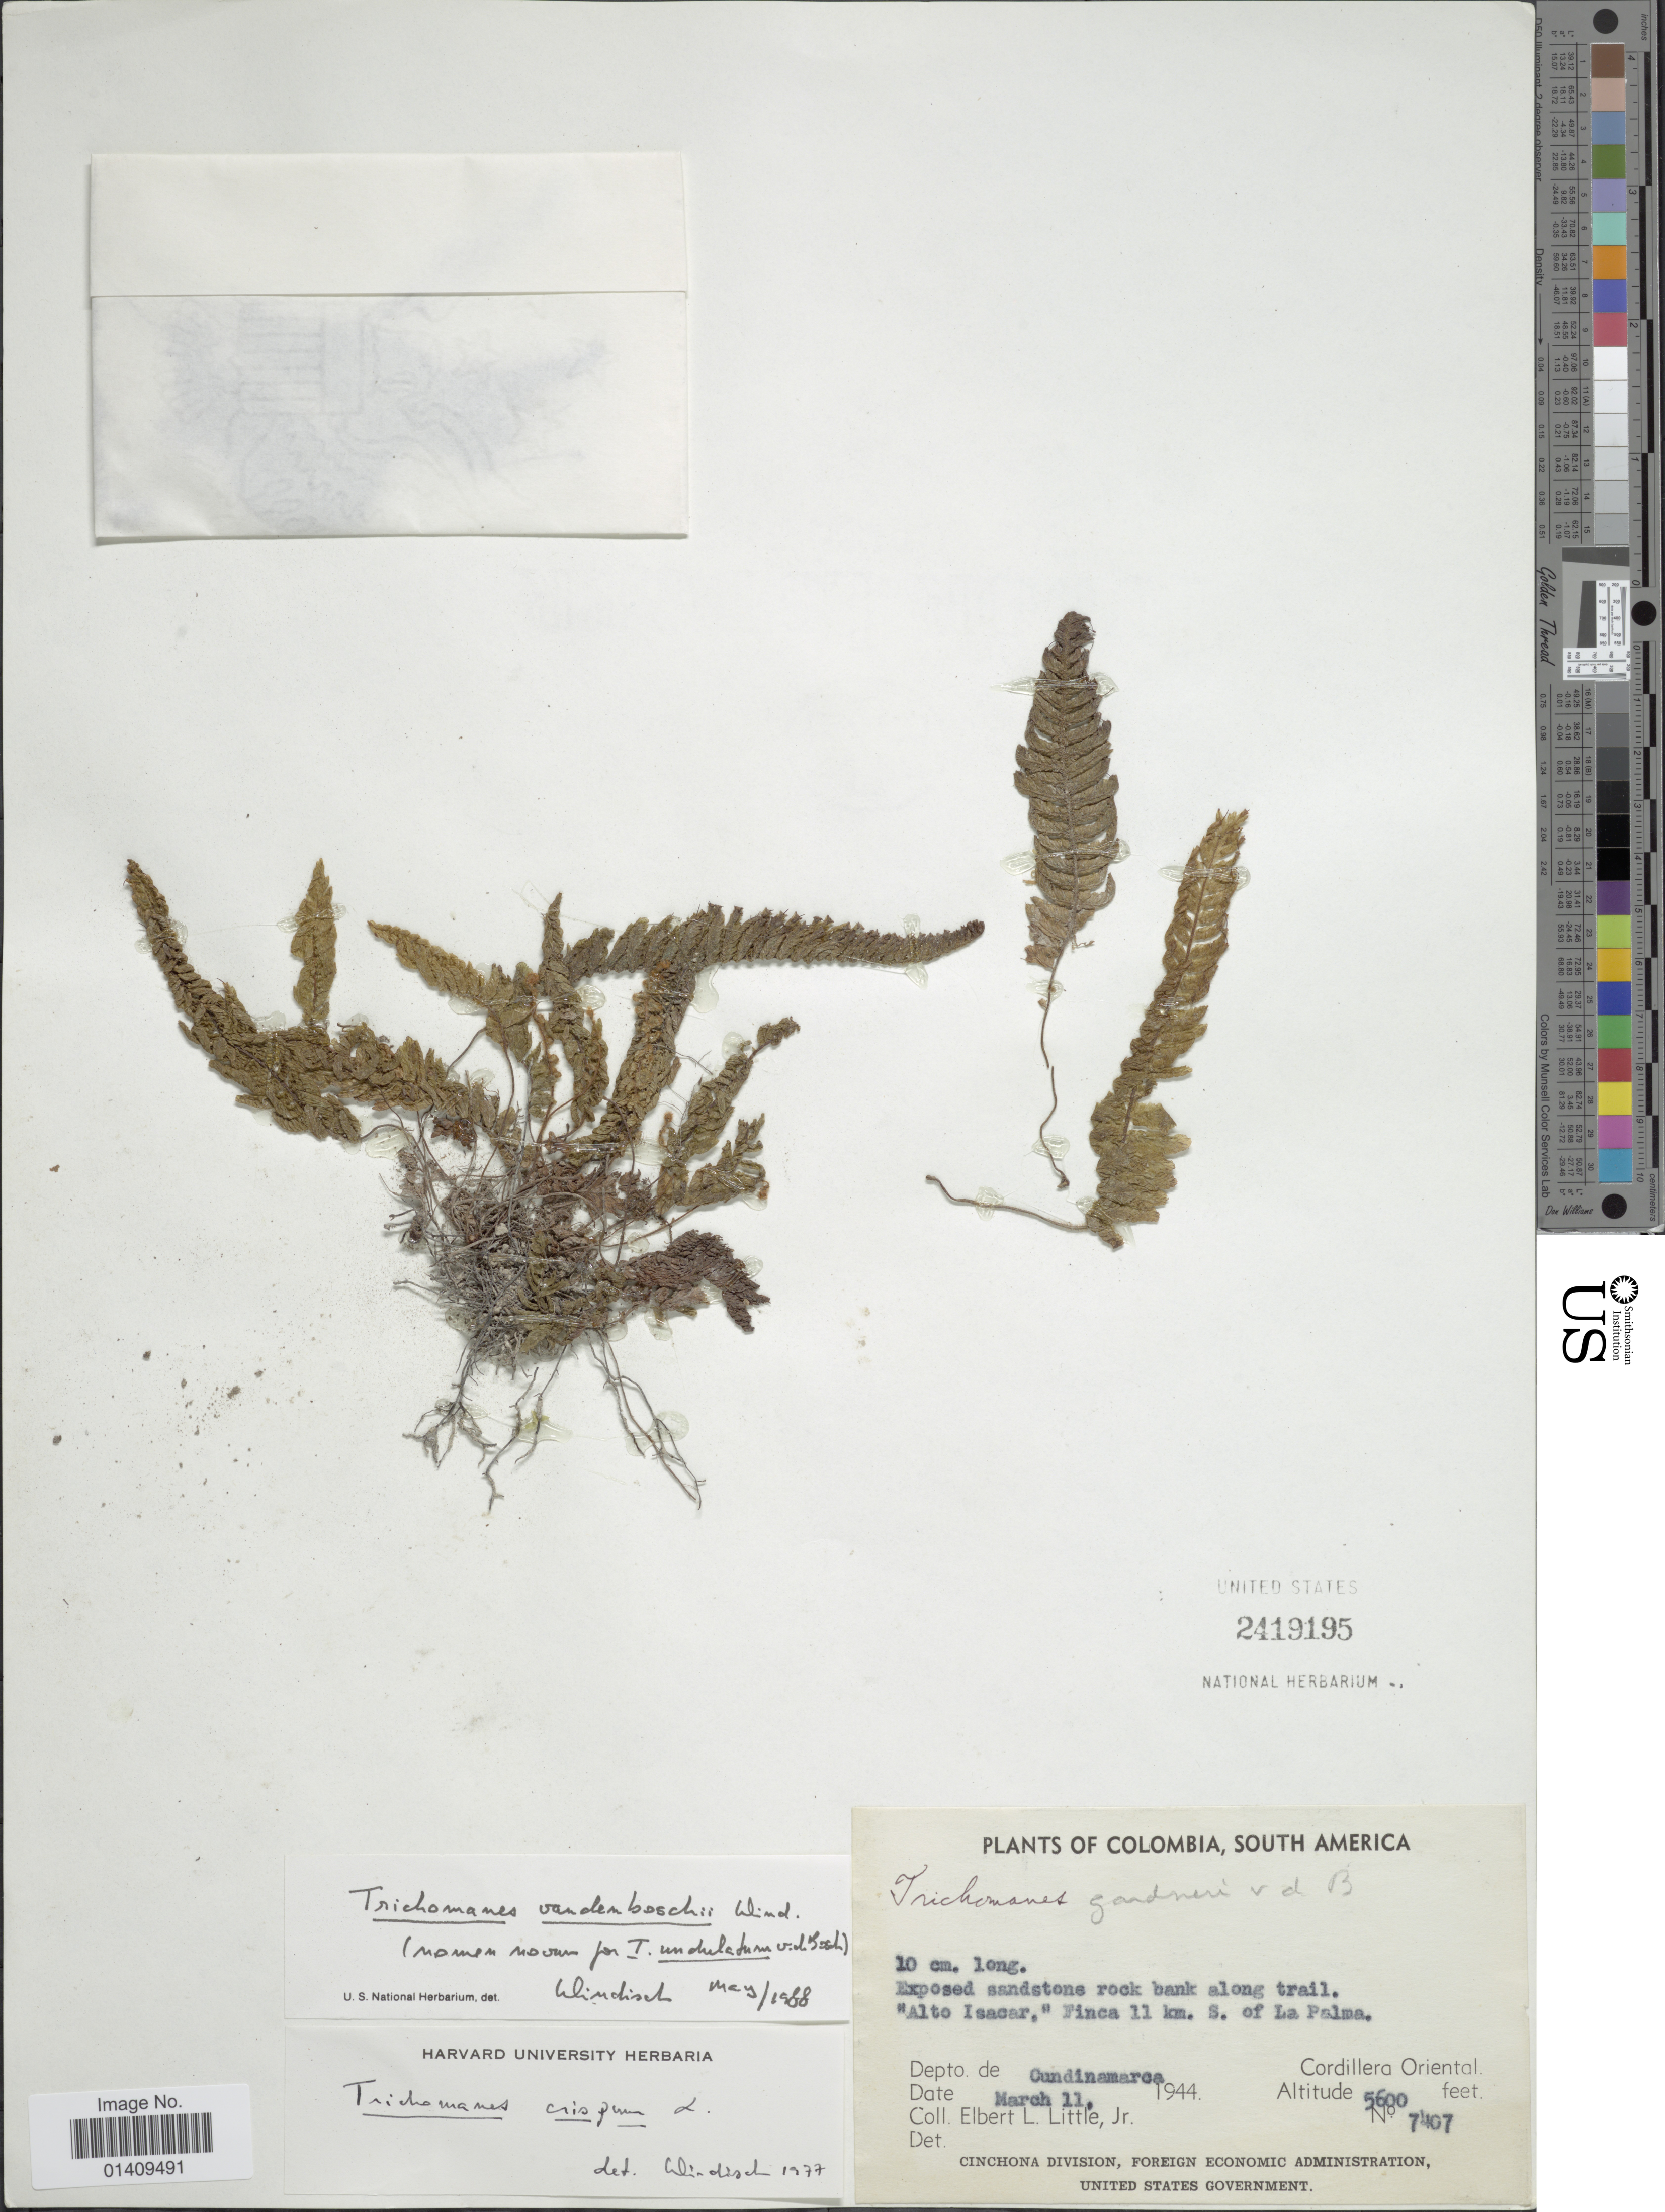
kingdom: Plantae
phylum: Tracheophyta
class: Polypodiopsida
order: Hymenophyllales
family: Hymenophyllaceae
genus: Trichomanes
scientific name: Trichomanes vandenboschii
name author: P.G. Windisch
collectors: E. L. Little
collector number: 7407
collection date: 1944-03-11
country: Colombia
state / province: Cundinamarca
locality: Depto. de Cundinamarca Cordillera Oriental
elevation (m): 1707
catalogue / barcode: US 2419195